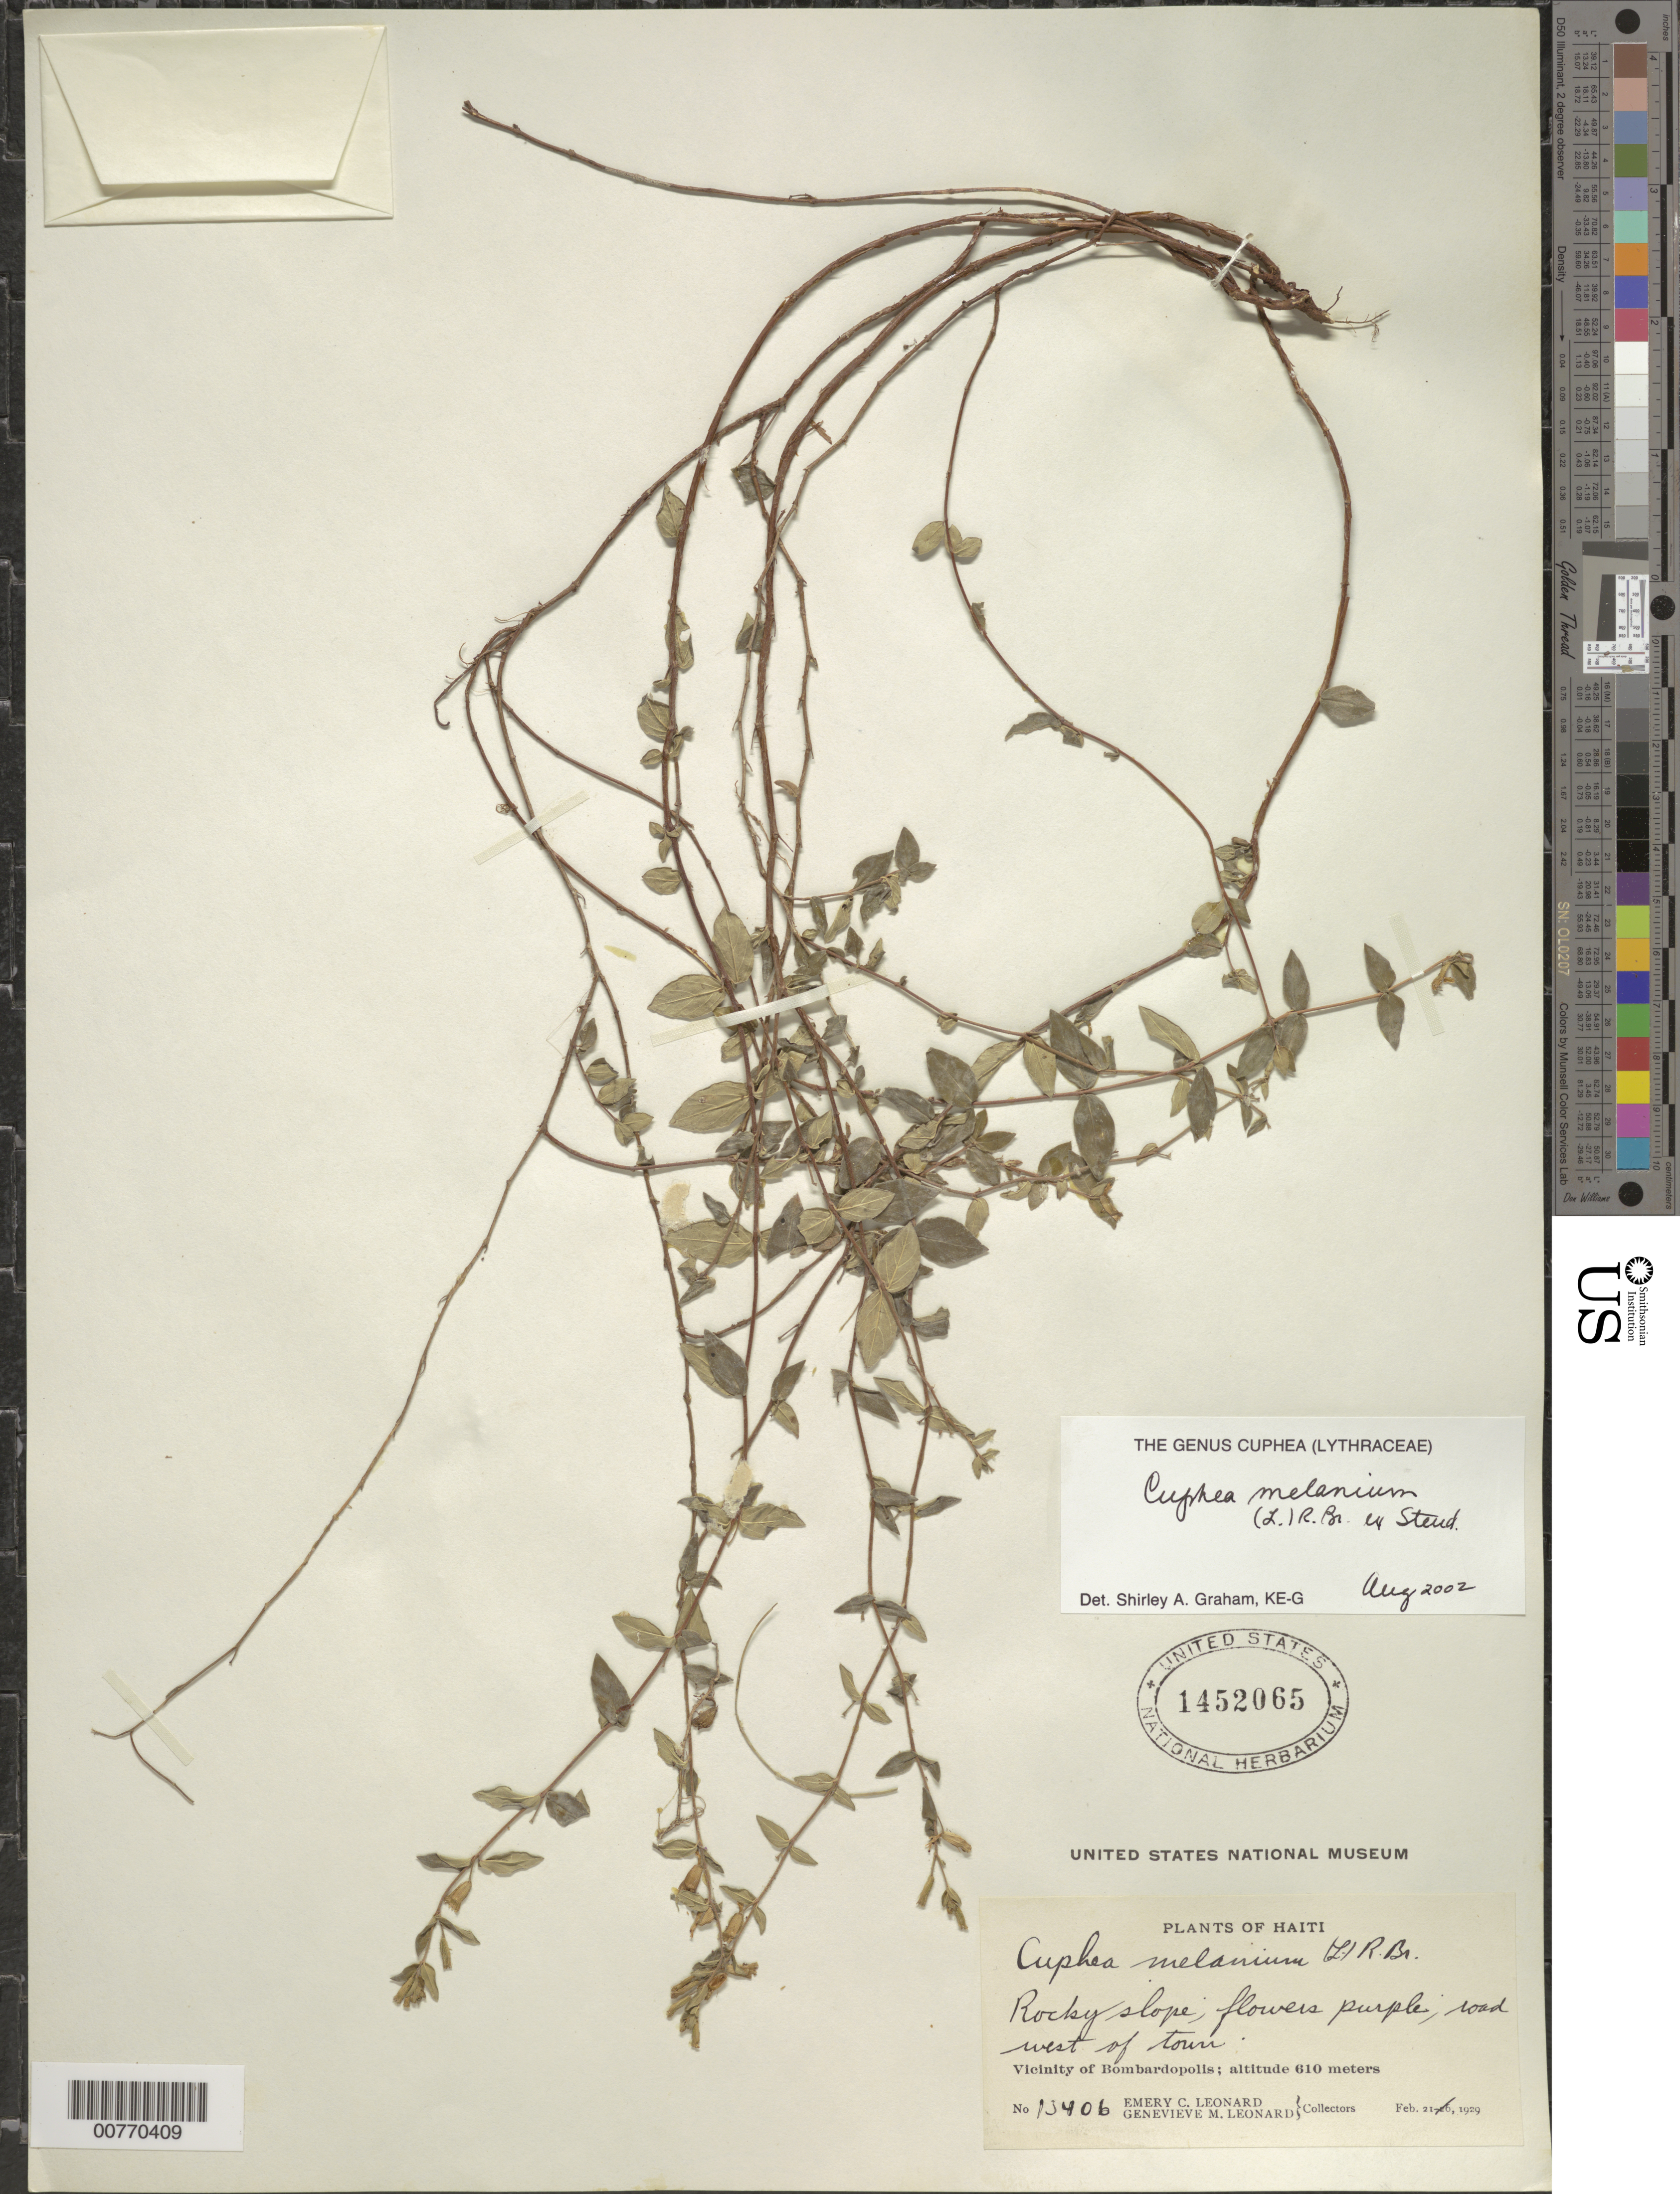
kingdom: Plantae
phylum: Tracheophyta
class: Magnoliopsida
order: Myrtales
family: Lythraceae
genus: Cuphea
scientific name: Cuphea melanium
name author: (L.) Cramer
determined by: Graham, Shirley Ann Tousch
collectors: E. C. Leonard & G. M. Leonard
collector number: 13406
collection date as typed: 21 Feb 1929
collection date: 1929-02-21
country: Haiti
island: Hispaniola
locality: Vicinity of Bombardopolis, road west of town.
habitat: Rocky slope.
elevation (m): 610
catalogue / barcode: US 1452065